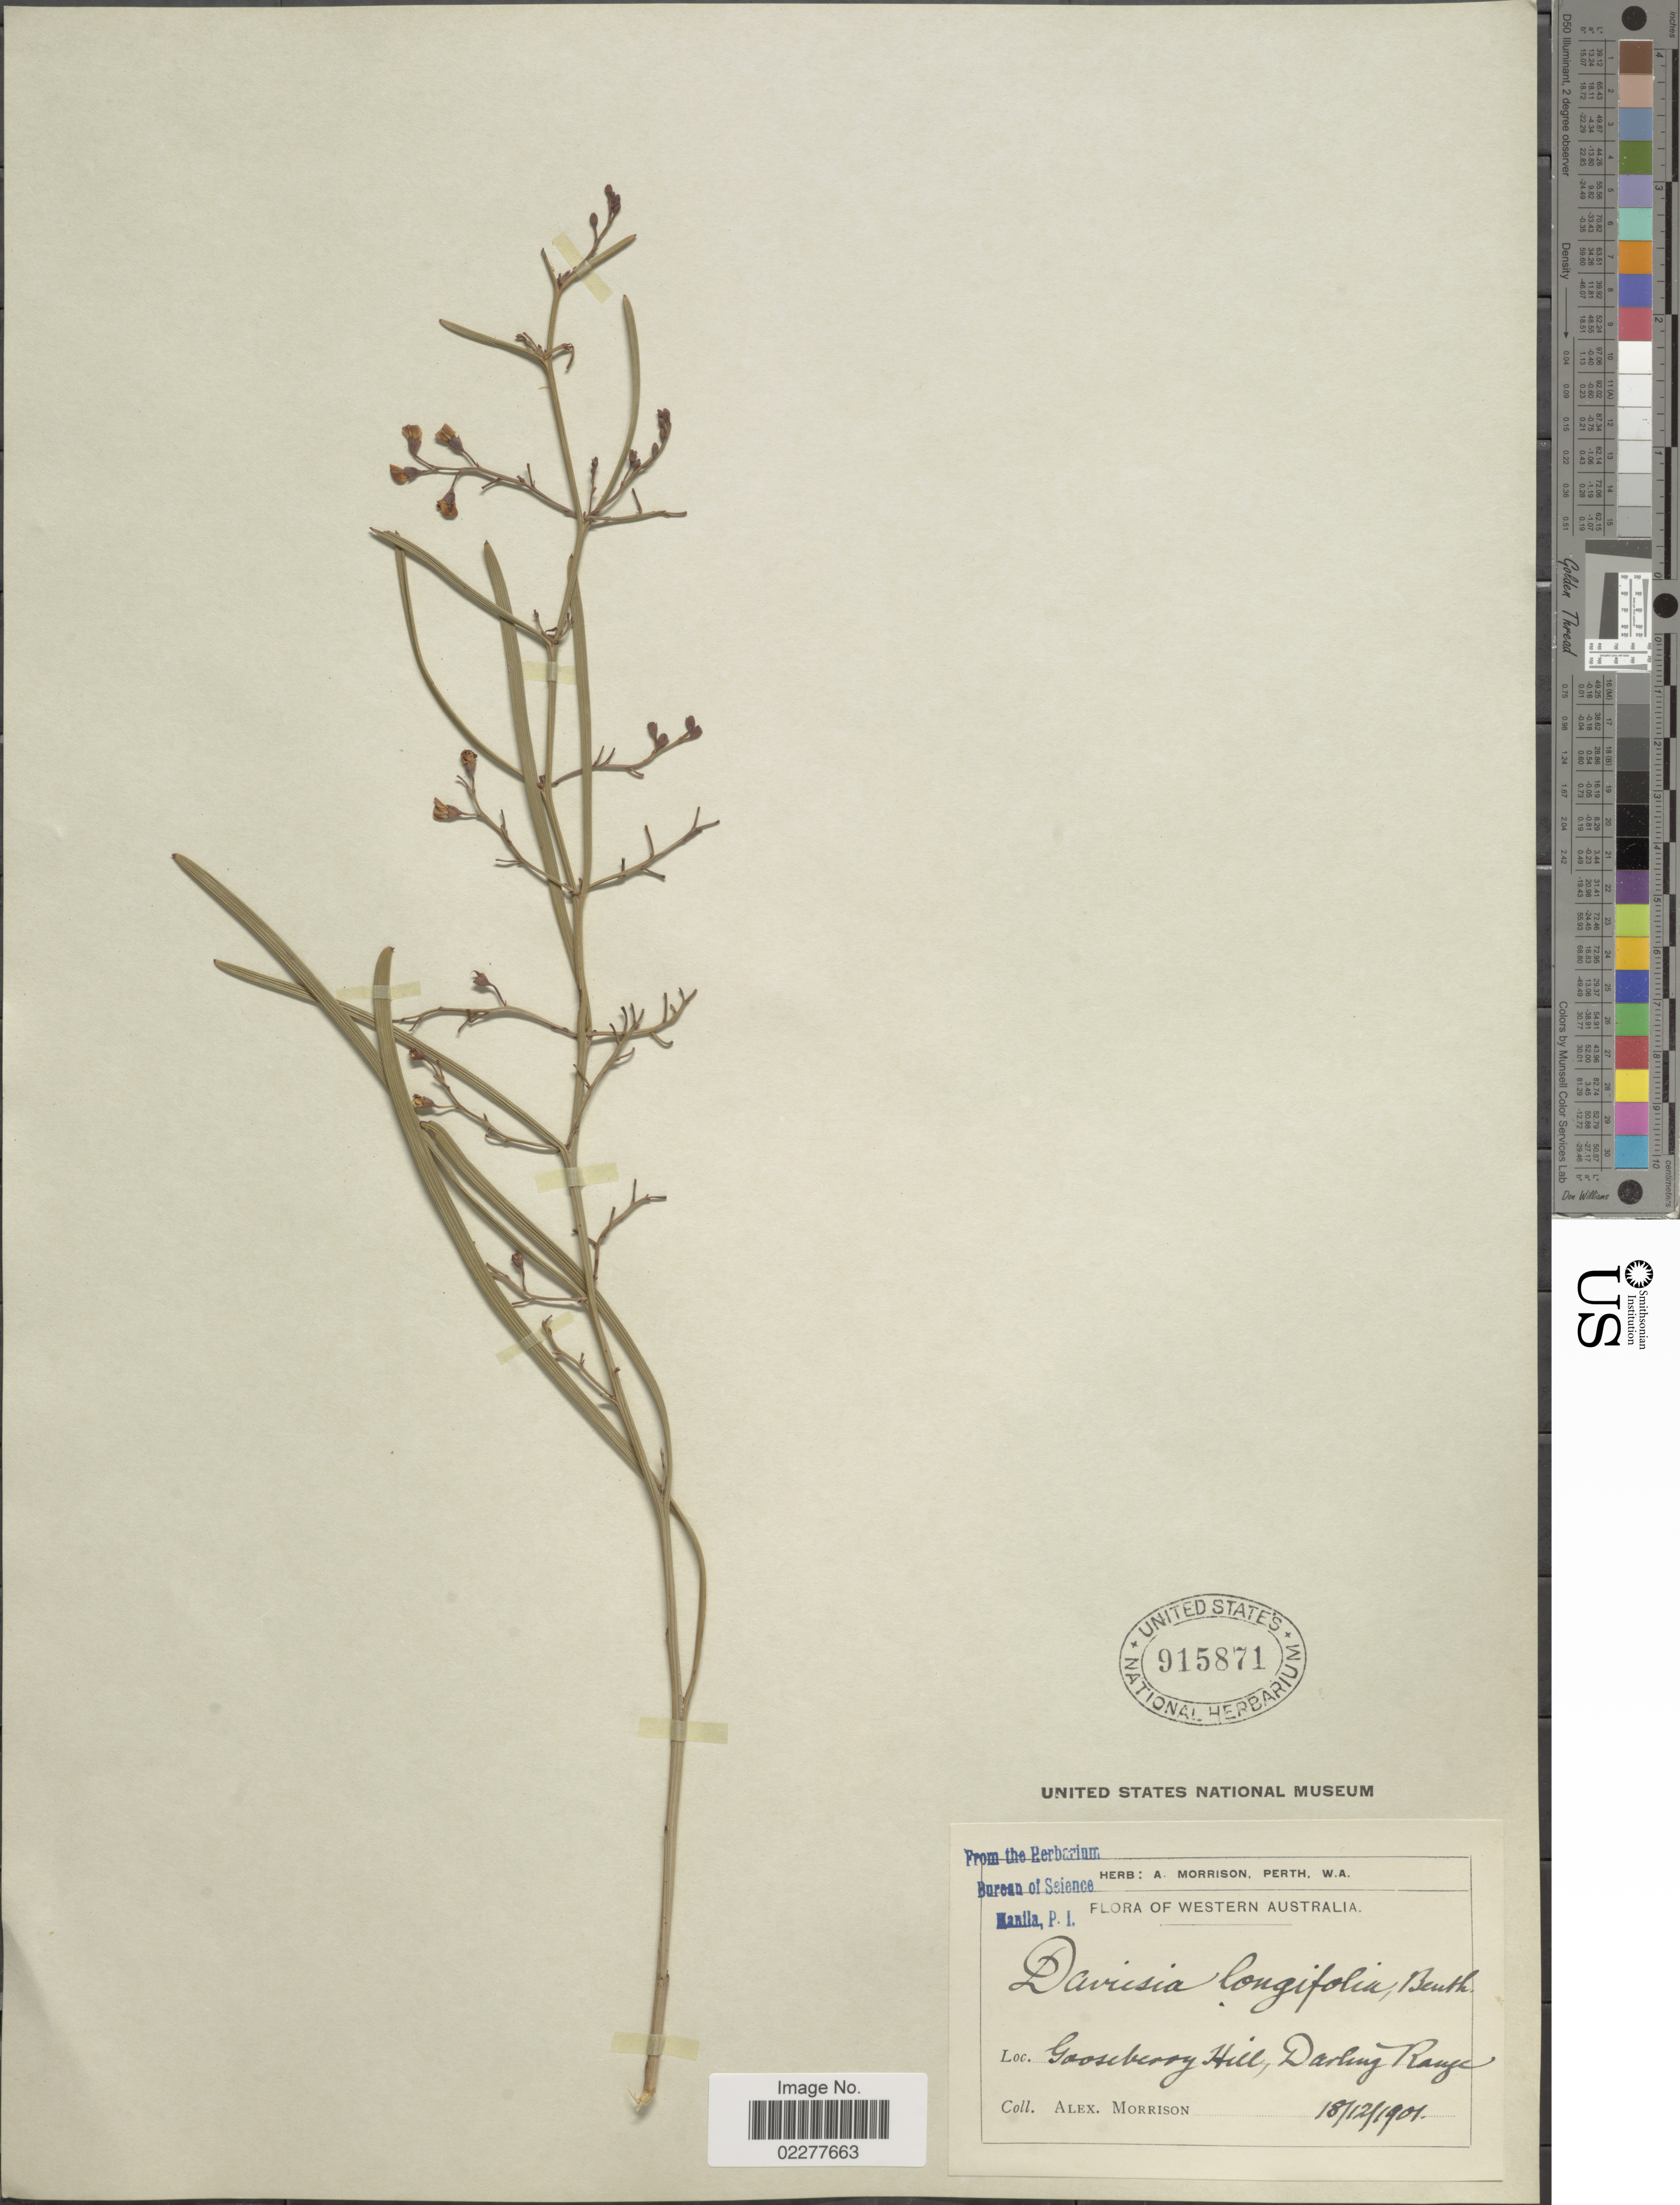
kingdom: Plantae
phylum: Tracheophyta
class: Magnoliopsida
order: Fabales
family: Fabaceae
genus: Daviesia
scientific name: Daviesia longifolia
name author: Benth.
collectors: A. Morrison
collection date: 1901-12-18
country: Australia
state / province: Western Australia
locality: Gooseberry Hill, Darling Range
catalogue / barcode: US 915871